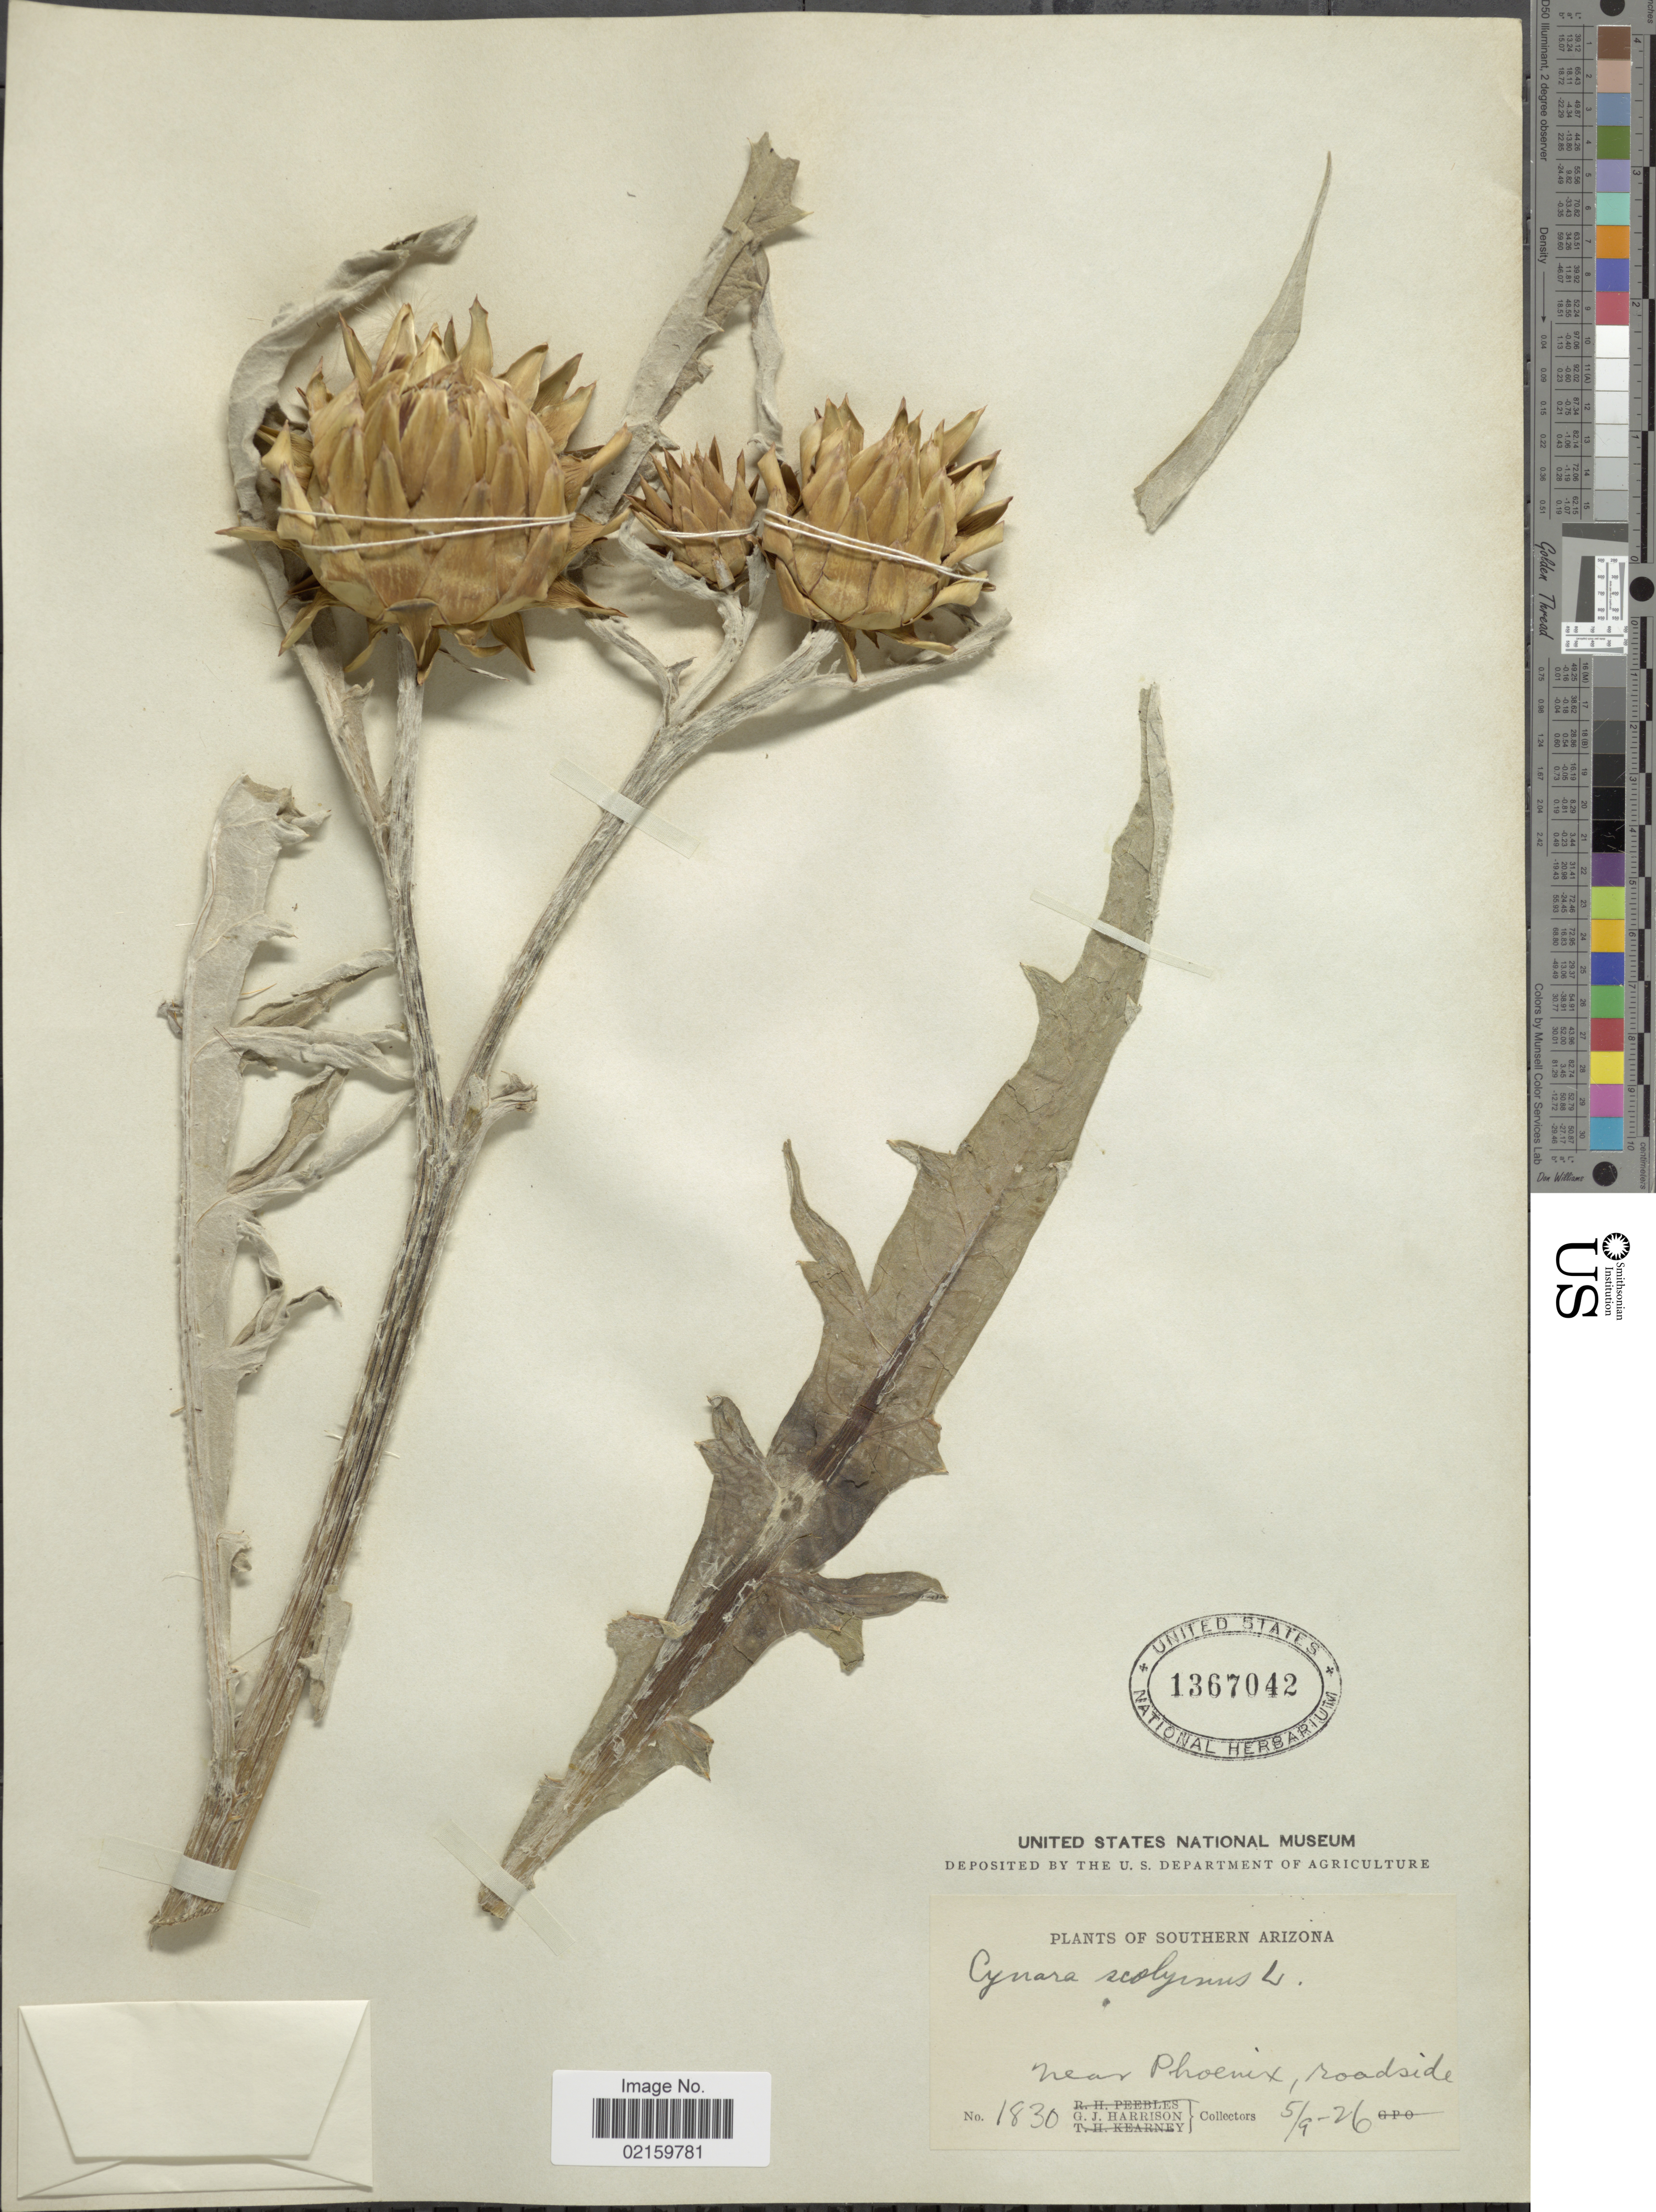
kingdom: Plantae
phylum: Tracheophyta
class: Magnoliopsida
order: Asterales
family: Asteraceae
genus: Cynara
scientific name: Cynara scolymus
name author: L.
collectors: G. J. Harrison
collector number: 1830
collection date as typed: Transcribed d/m/y: 5/9/26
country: United States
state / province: Arizona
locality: Southern Arizona. near Phoenix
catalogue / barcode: US 1367042